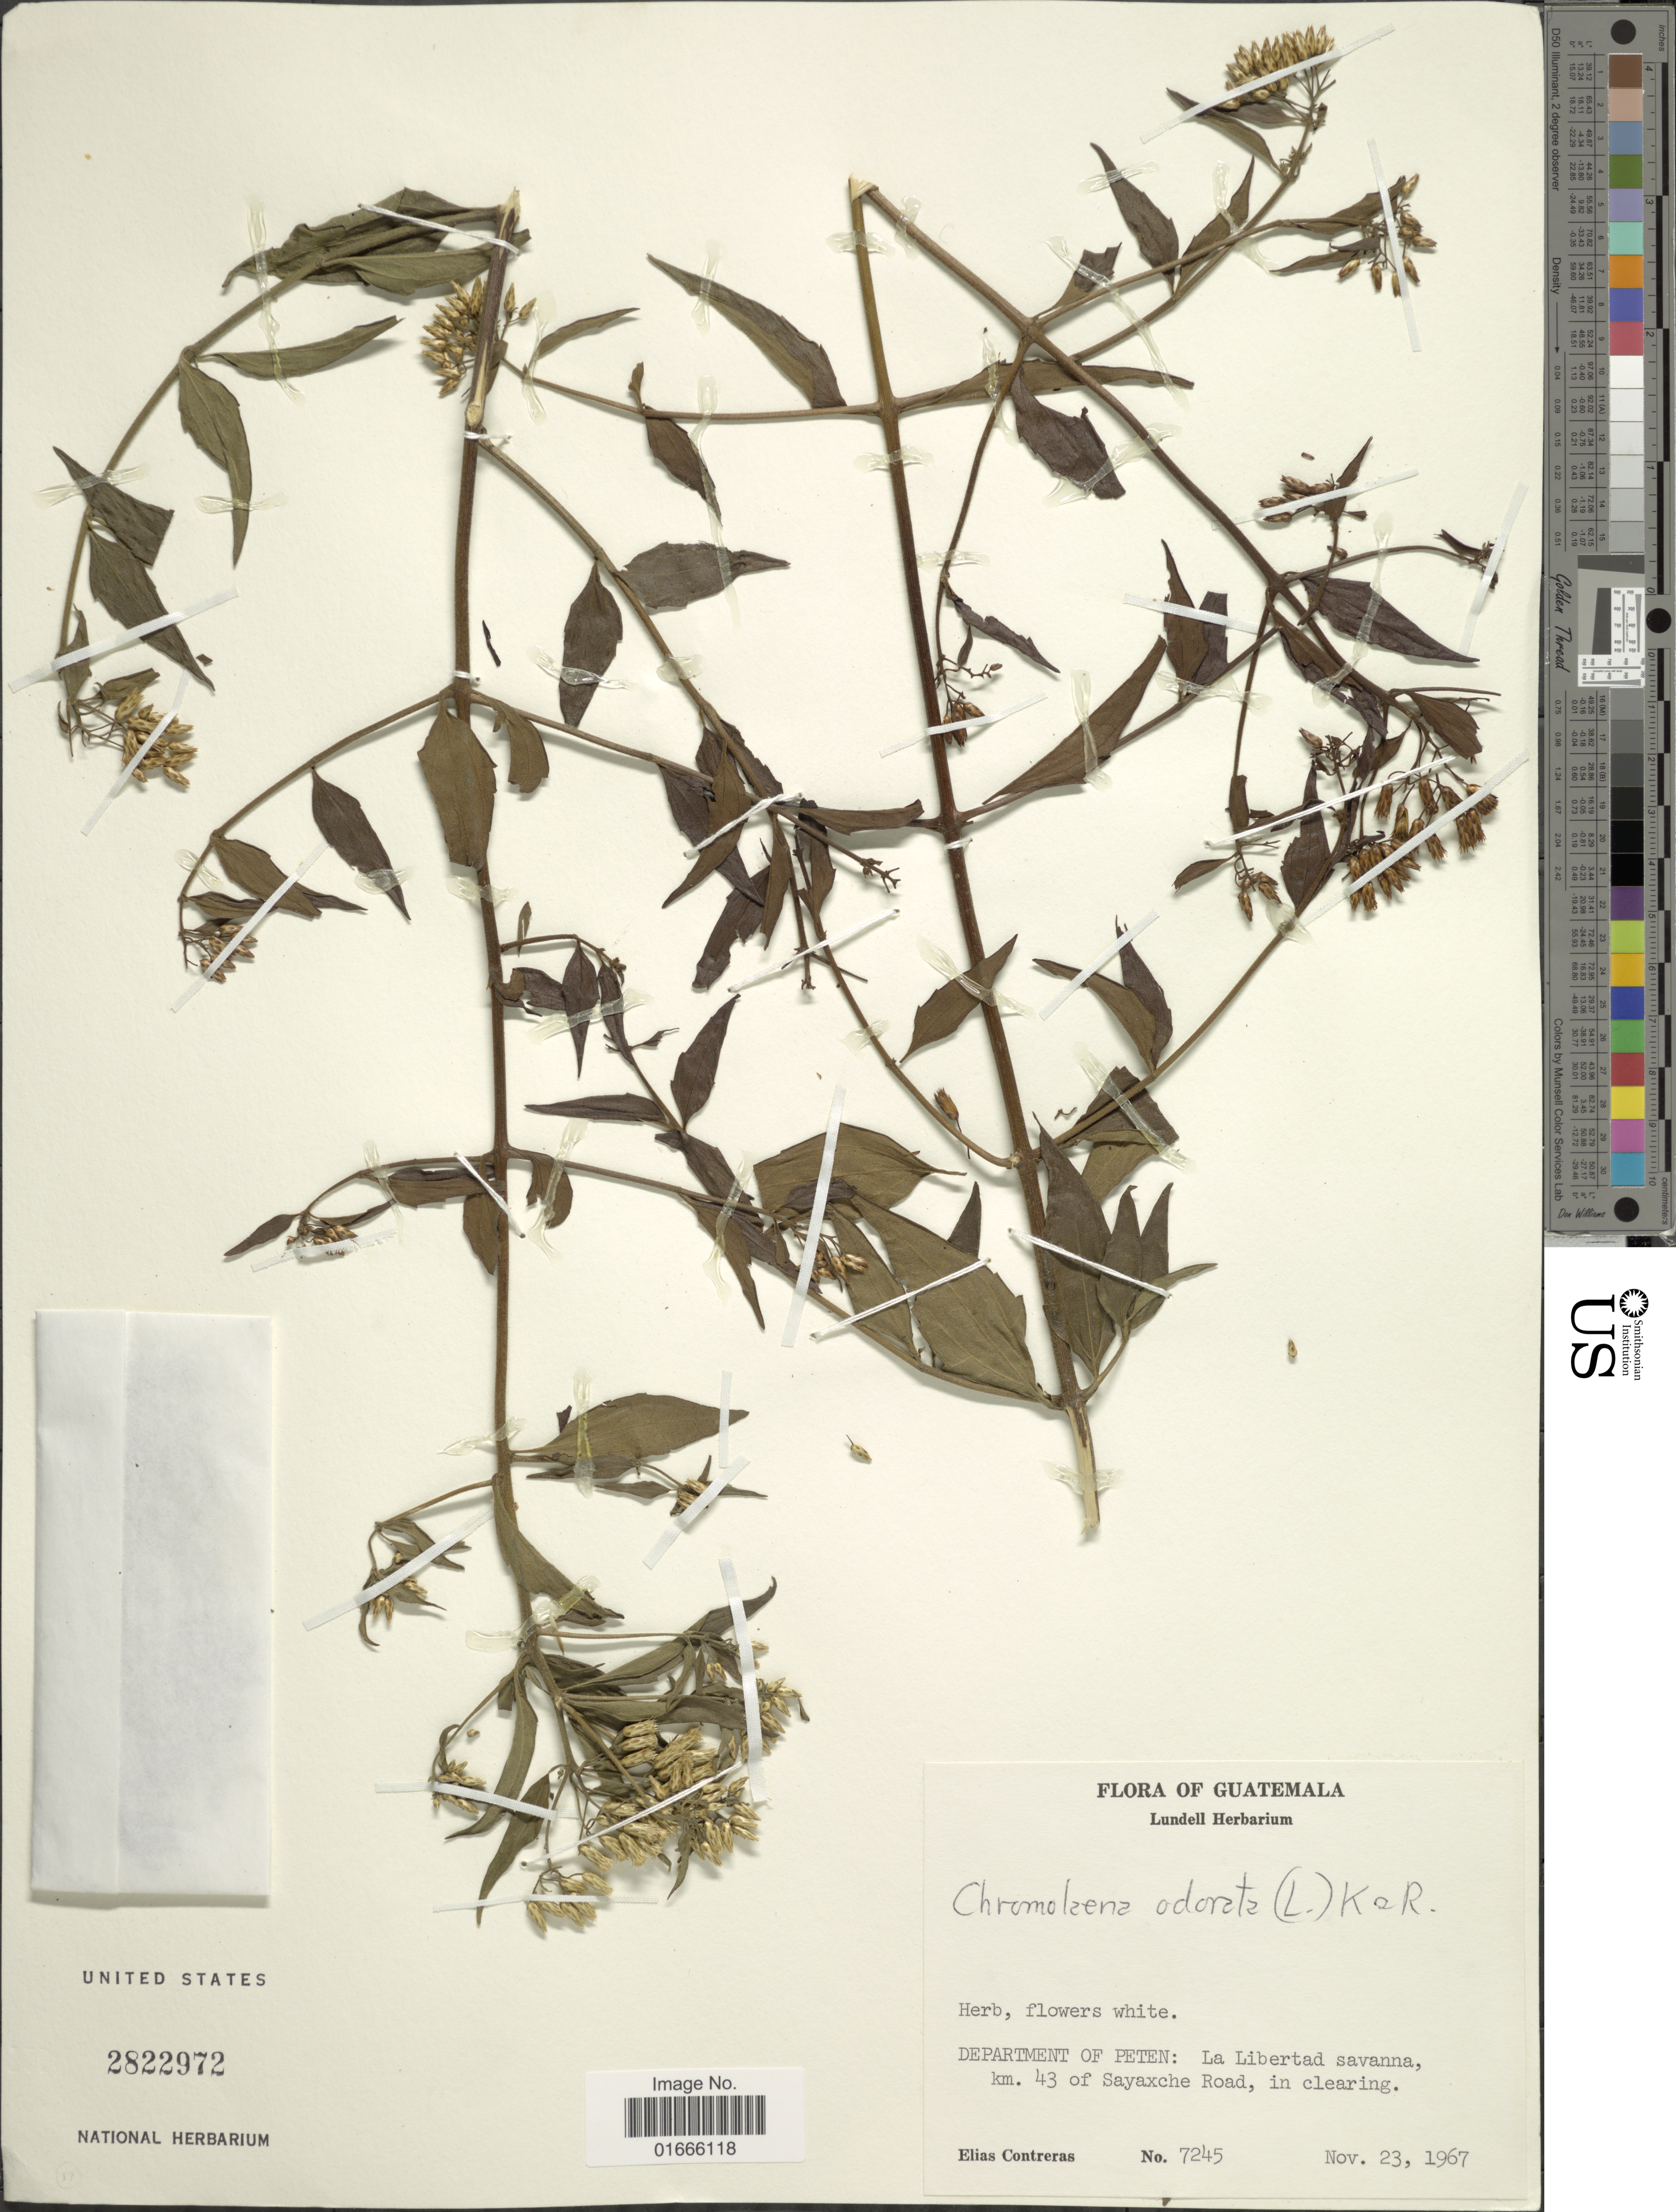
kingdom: Plantae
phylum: Tracheophyta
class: Magnoliopsida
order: Asterales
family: Asteraceae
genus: Chromolaena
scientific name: Chromolaena odorata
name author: (L.) R.M. King & H. Rob.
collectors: E. Contreras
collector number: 7245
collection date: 1967-11-23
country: Guatemala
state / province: El Petén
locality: Department of Peten: La Libertad savanna, km. 43 of Sayaxche Road, in clearing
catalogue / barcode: US 2822972